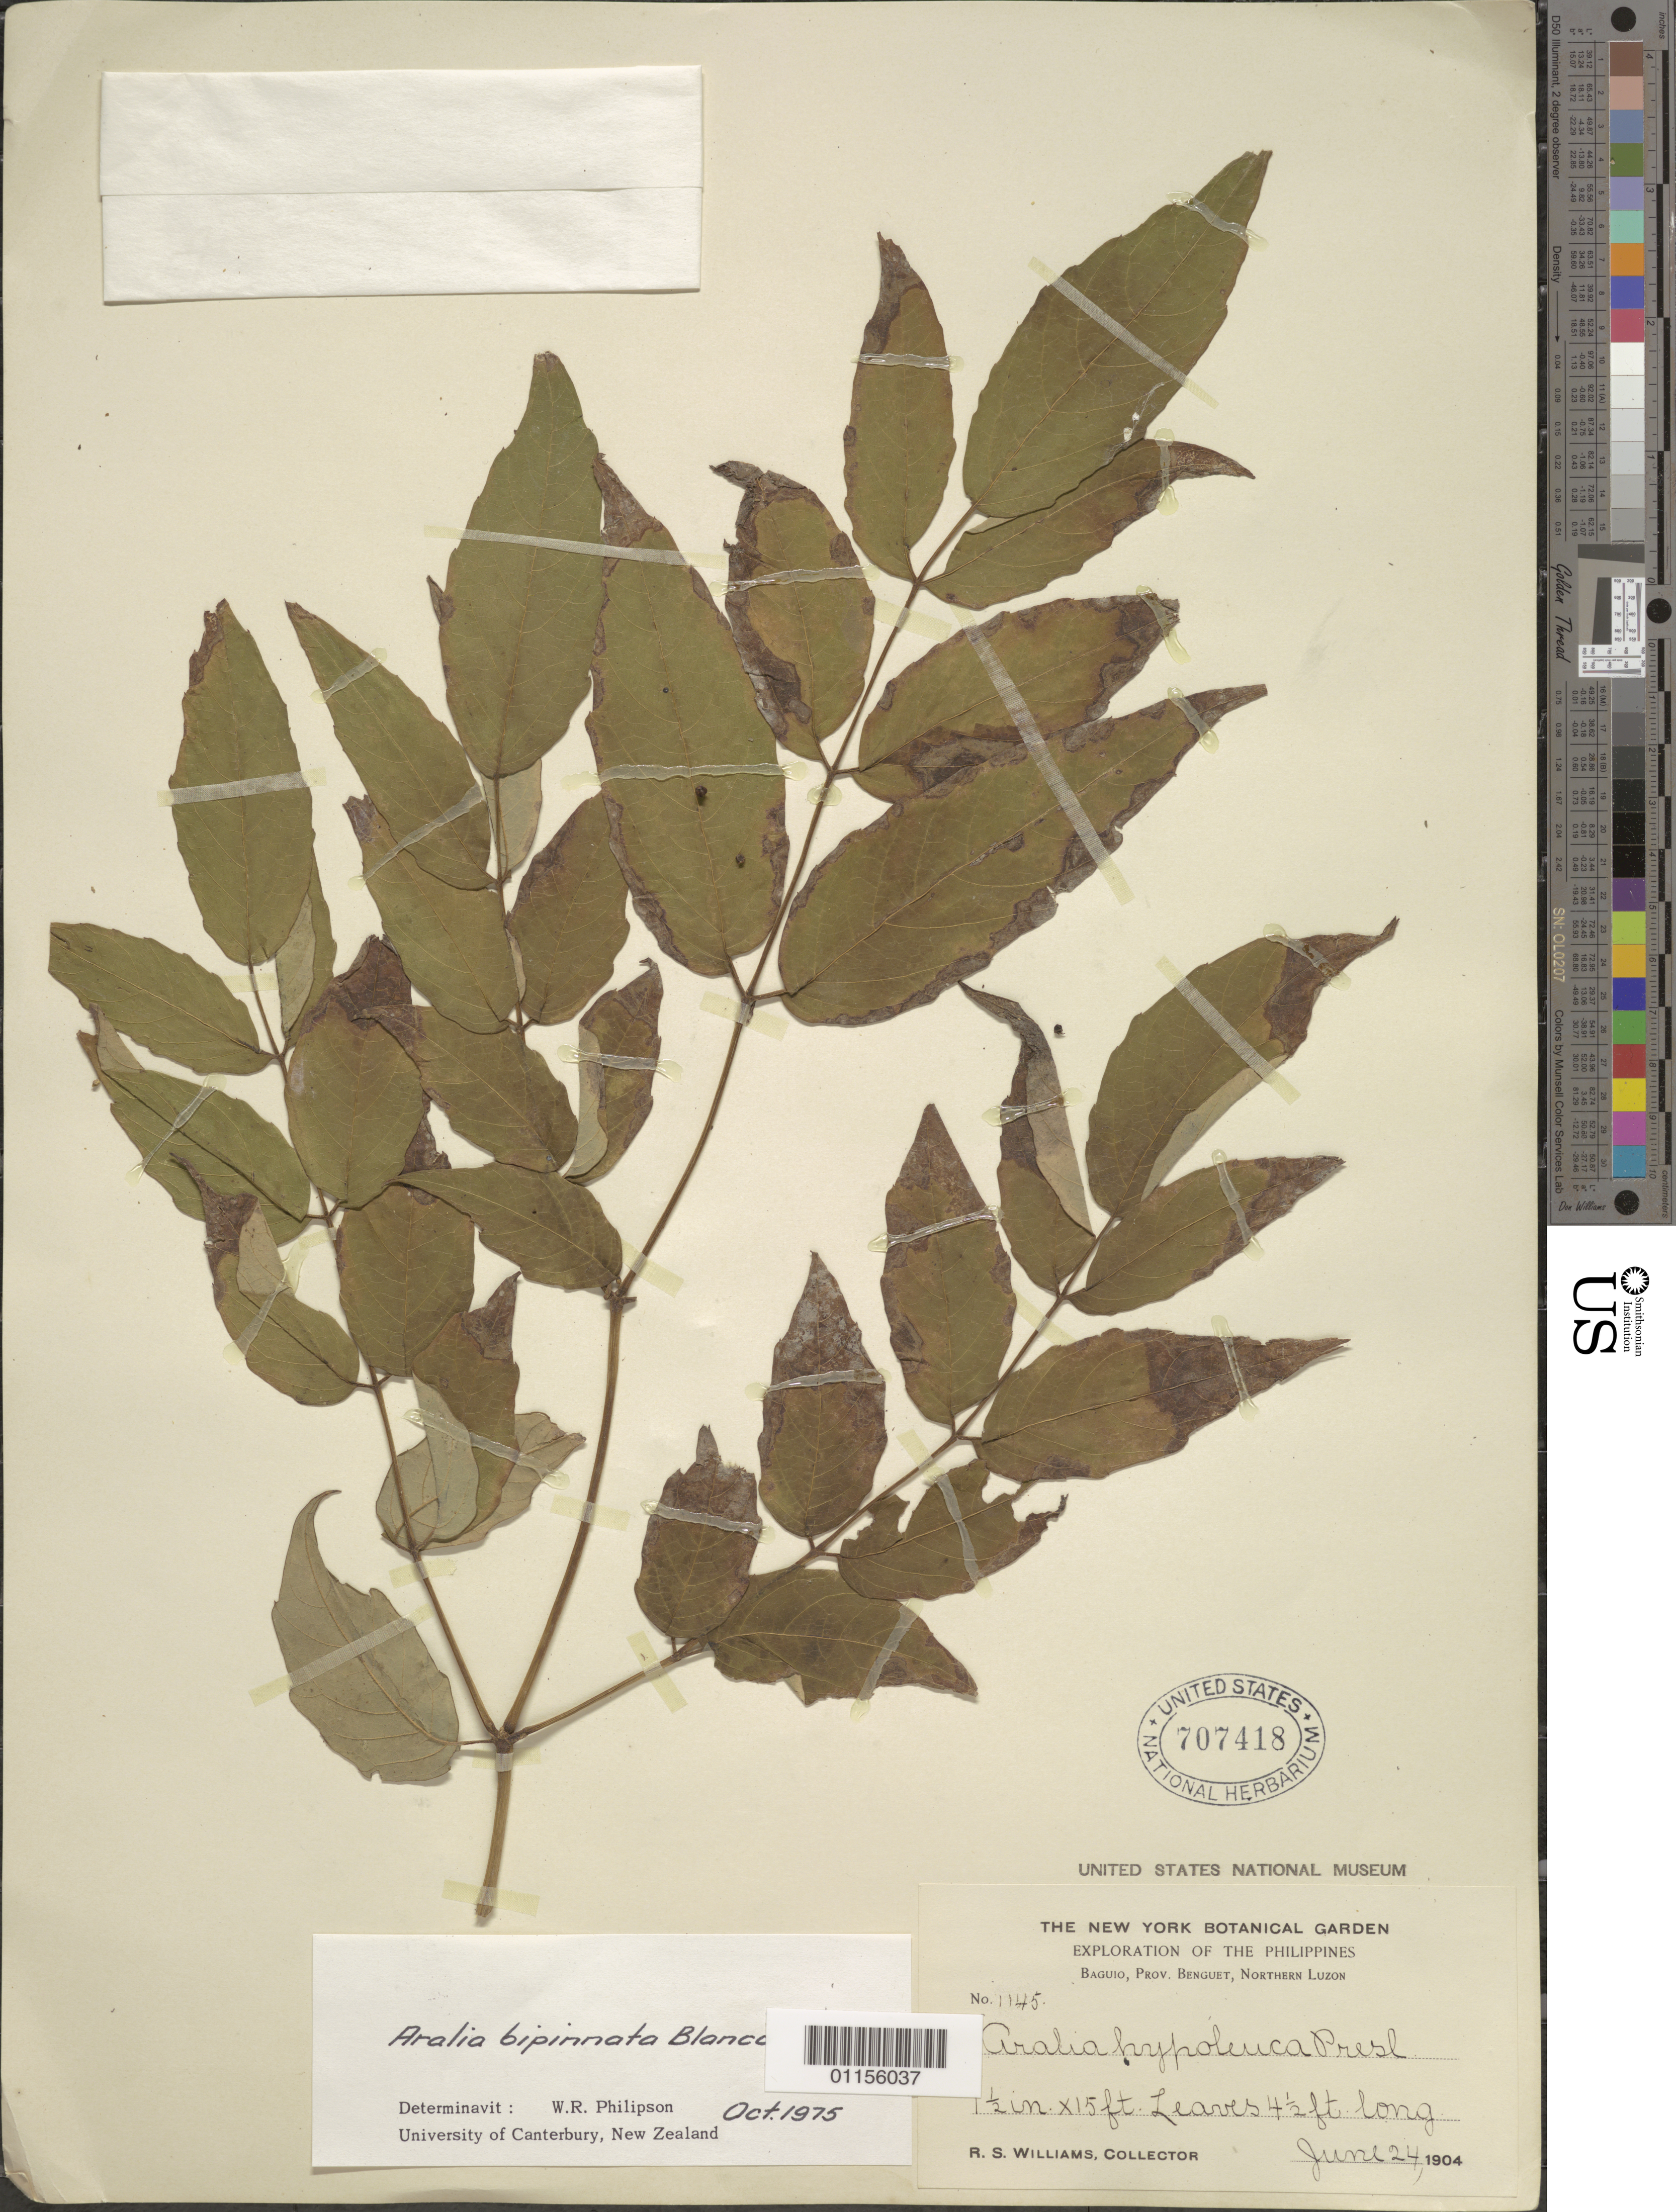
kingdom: Plantae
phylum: Tracheophyta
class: Magnoliopsida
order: Apiales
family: Araliaceae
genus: Aralia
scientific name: Aralia bipinnata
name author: Blanco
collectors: R. S. Williams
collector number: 1145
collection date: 1904-06-24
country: Philippines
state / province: Cordillera (Administrative Region)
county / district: Benguet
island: Luzon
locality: Baguio.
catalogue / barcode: US 707418